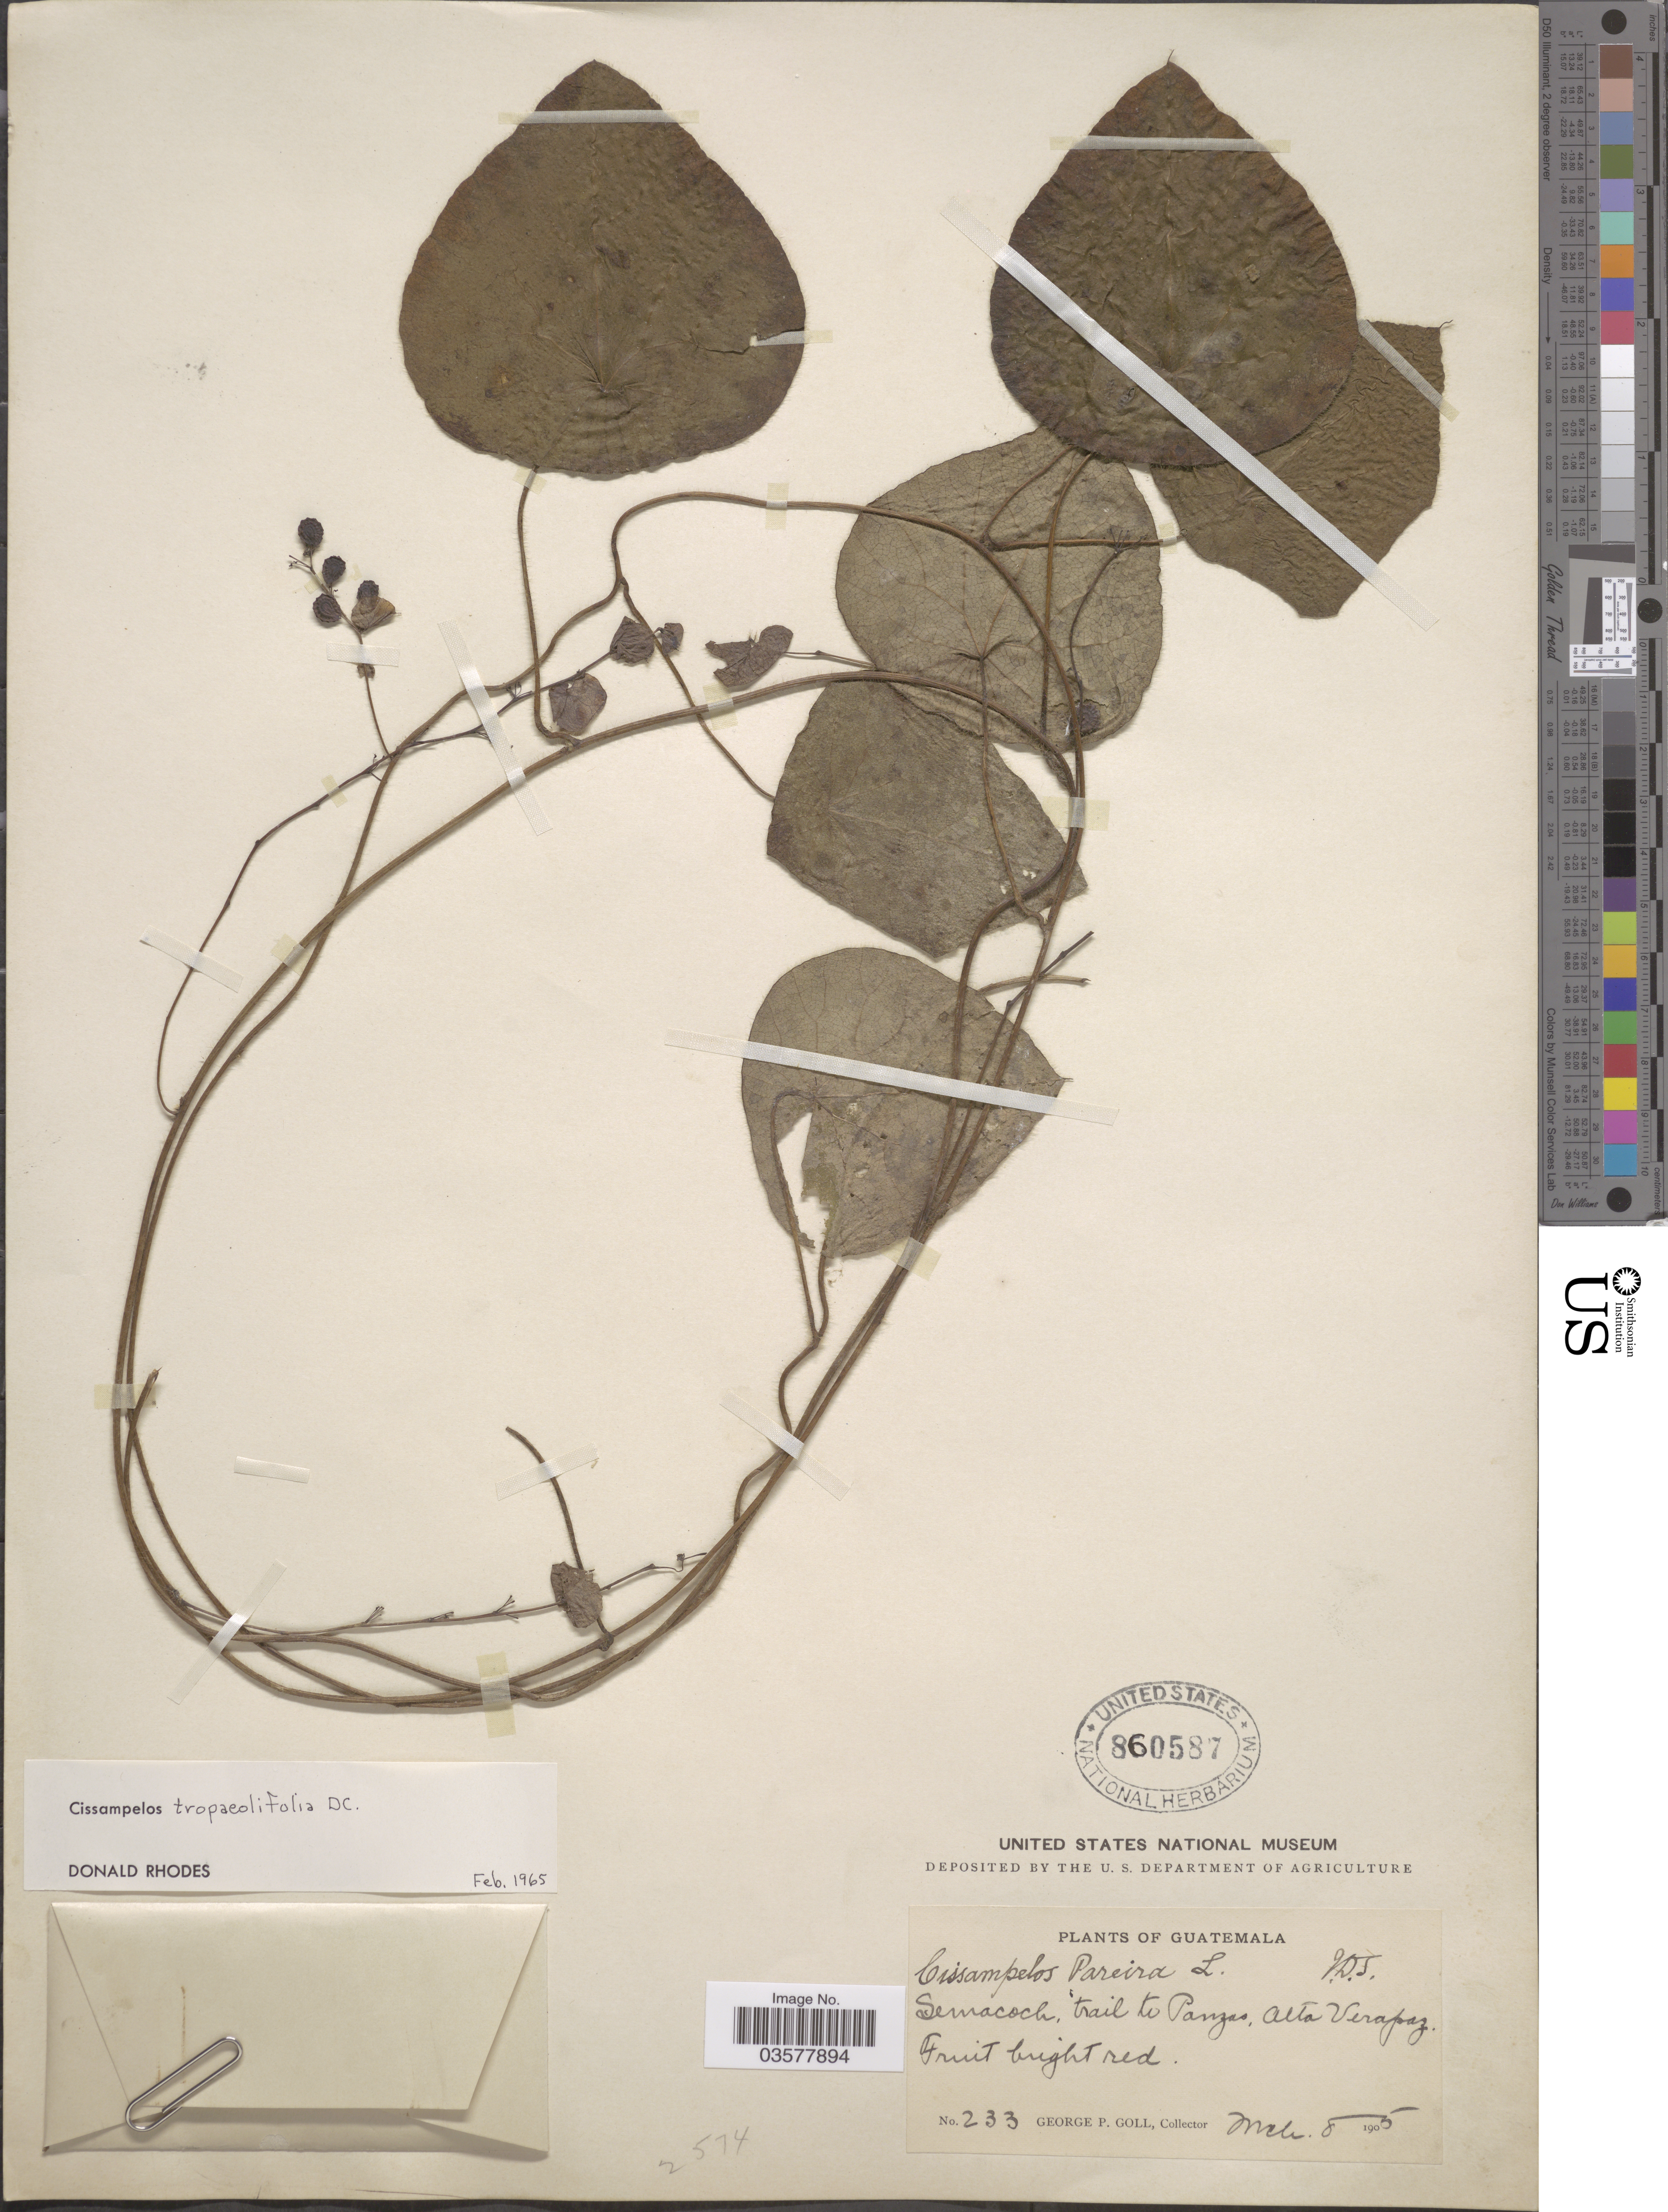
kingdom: Plantae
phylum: Tracheophyta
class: Magnoliopsida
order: Ranunculales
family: Menispermaceae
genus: Cissampelos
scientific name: Cissampelos tropaeolifolia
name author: DC.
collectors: G. P. Goll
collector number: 233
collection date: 1905-03-08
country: Guatemala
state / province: Alta Verapaz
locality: Semacoch, trail to Panzas.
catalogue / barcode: US 860587